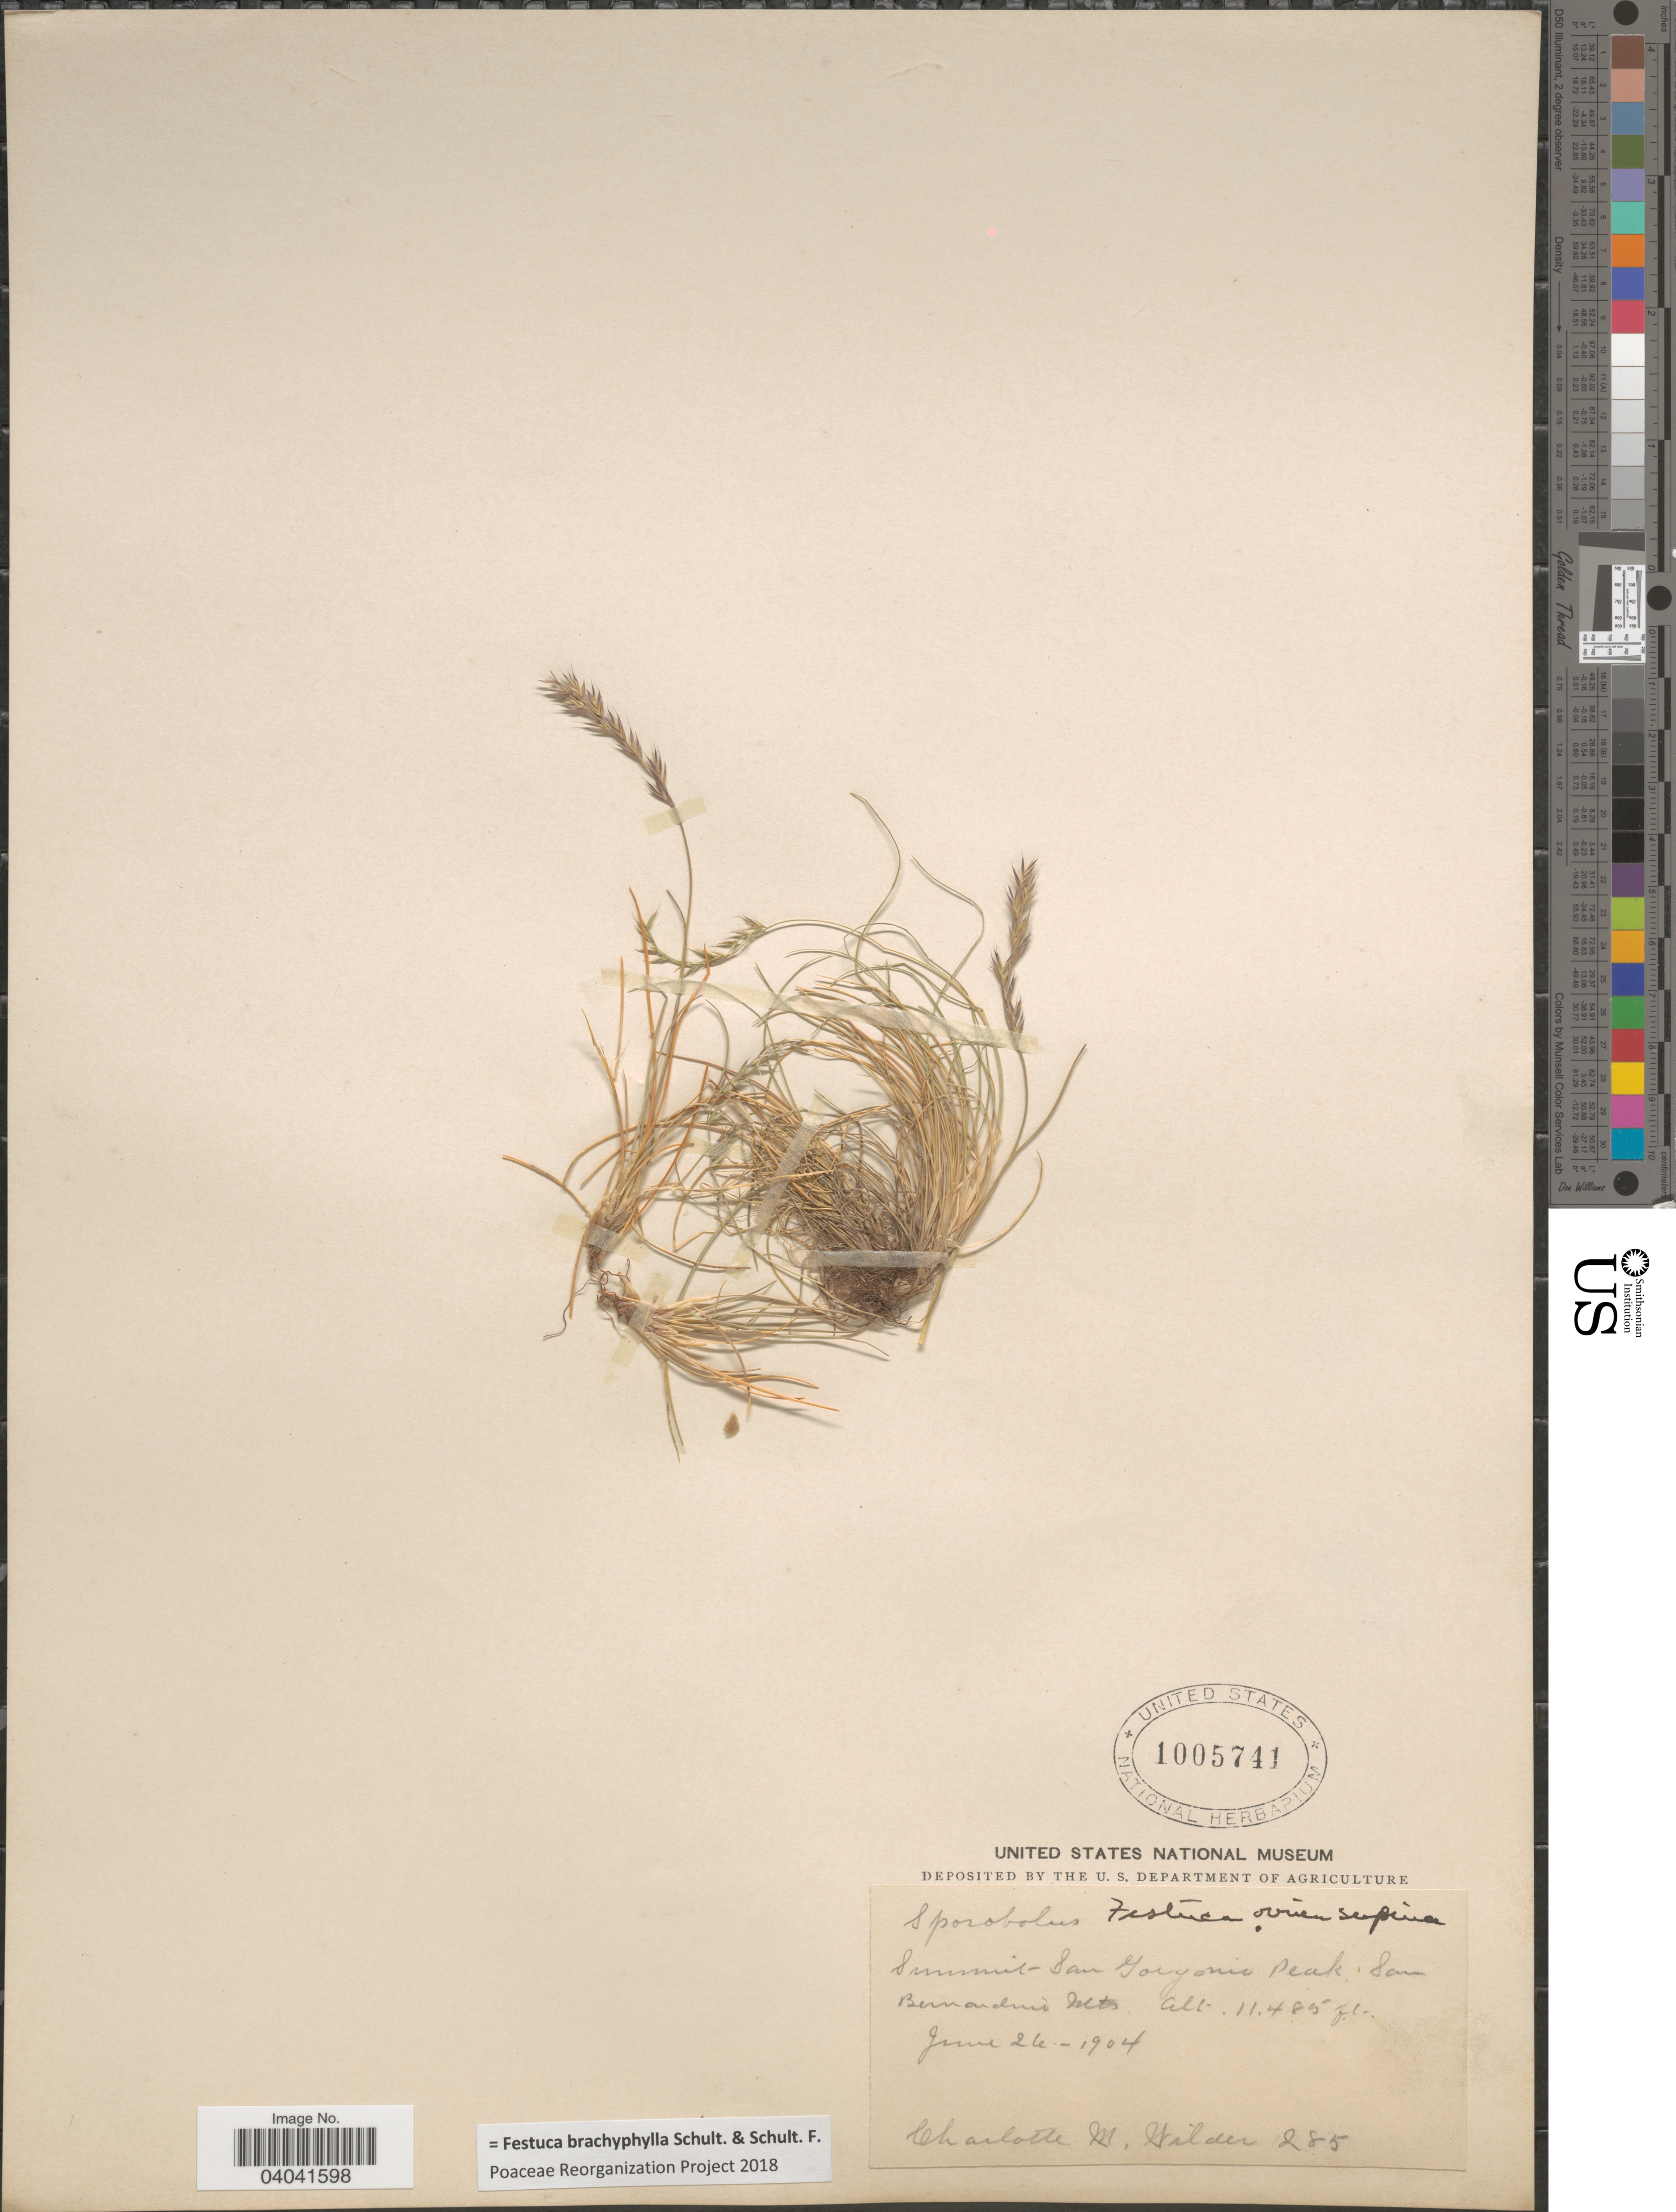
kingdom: Plantae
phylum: Tracheophyta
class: Liliopsida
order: Poales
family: Poaceae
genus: Festuca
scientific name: Festuca brachyphylla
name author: Schult. & Schult. f.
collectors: C. Wilder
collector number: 285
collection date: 1904-06-26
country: United States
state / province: California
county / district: San Bernardino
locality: Summit San Gorgonio Peak. San Bernardino Mts.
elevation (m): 3501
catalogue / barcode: US 1005741